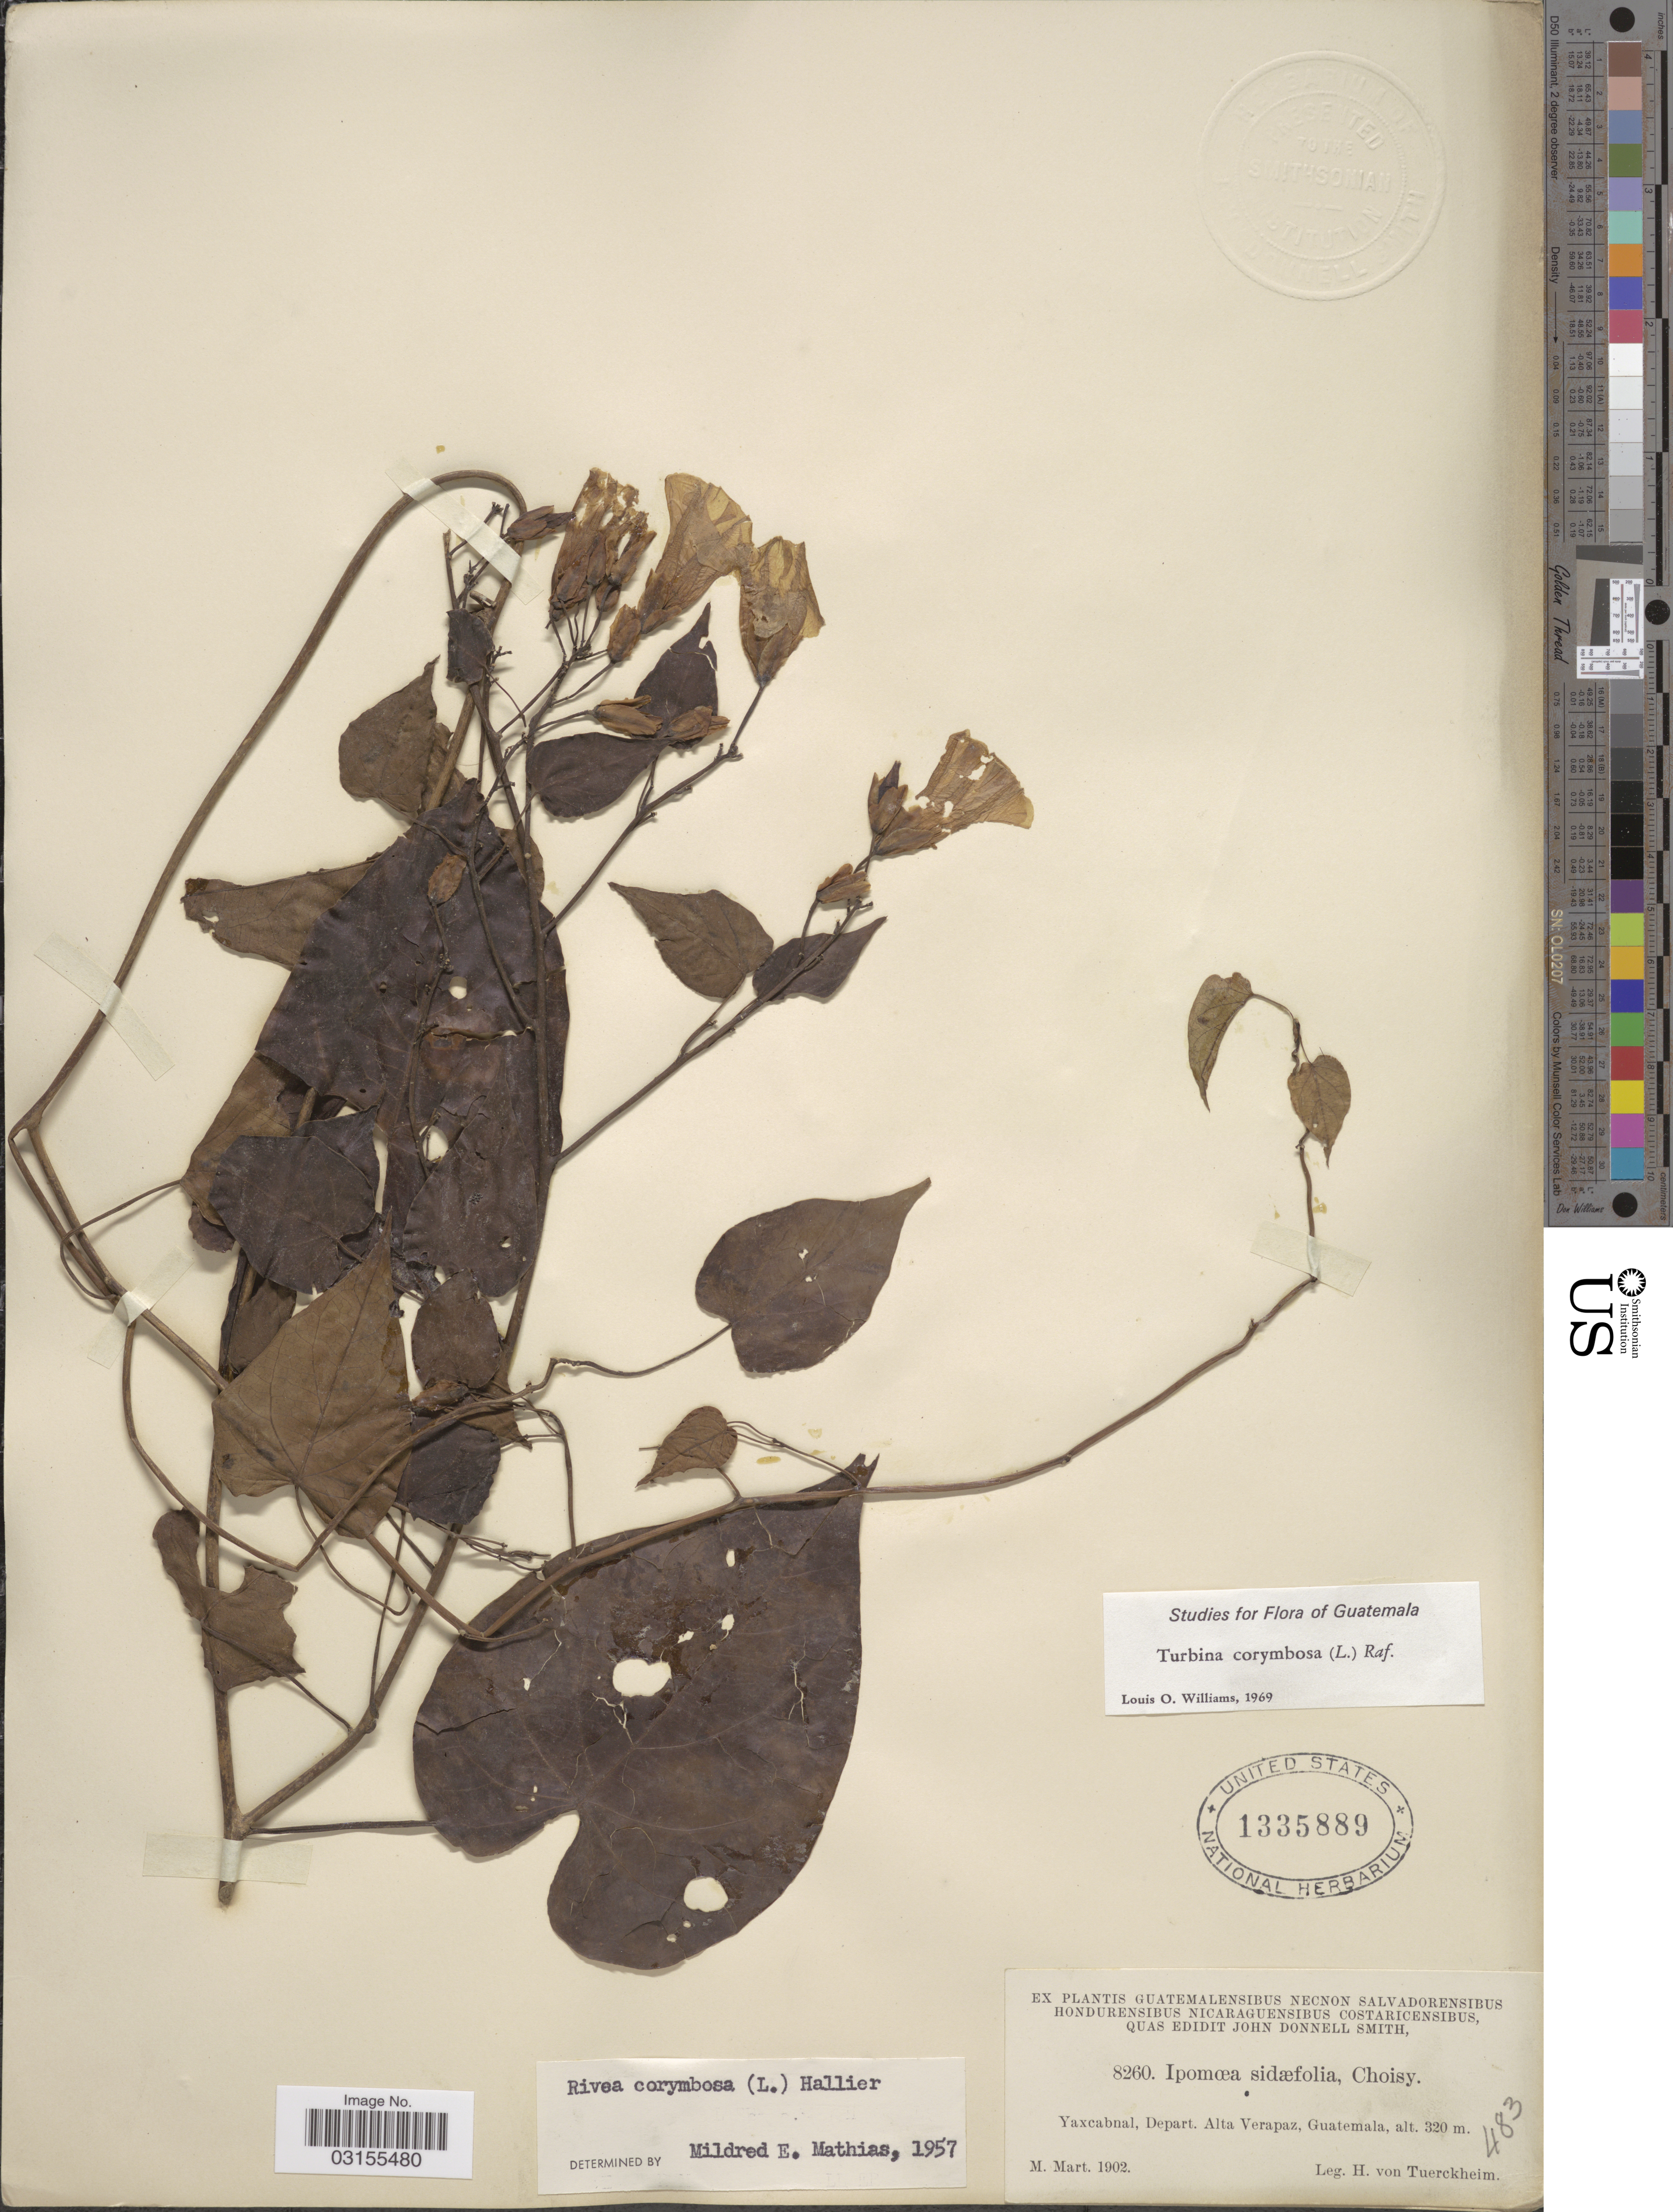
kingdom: Plantae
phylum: Tracheophyta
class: Magnoliopsida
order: Solanales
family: Convolvulaceae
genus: Turbina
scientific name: Turbina corymbosa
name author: (L.) Raf.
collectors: H. von Türckheim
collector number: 8260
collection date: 1902-03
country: Guatemala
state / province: Alta Verapaz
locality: Yaxcabnal, Depart. Alta Verapaz.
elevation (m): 320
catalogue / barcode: US 1335889